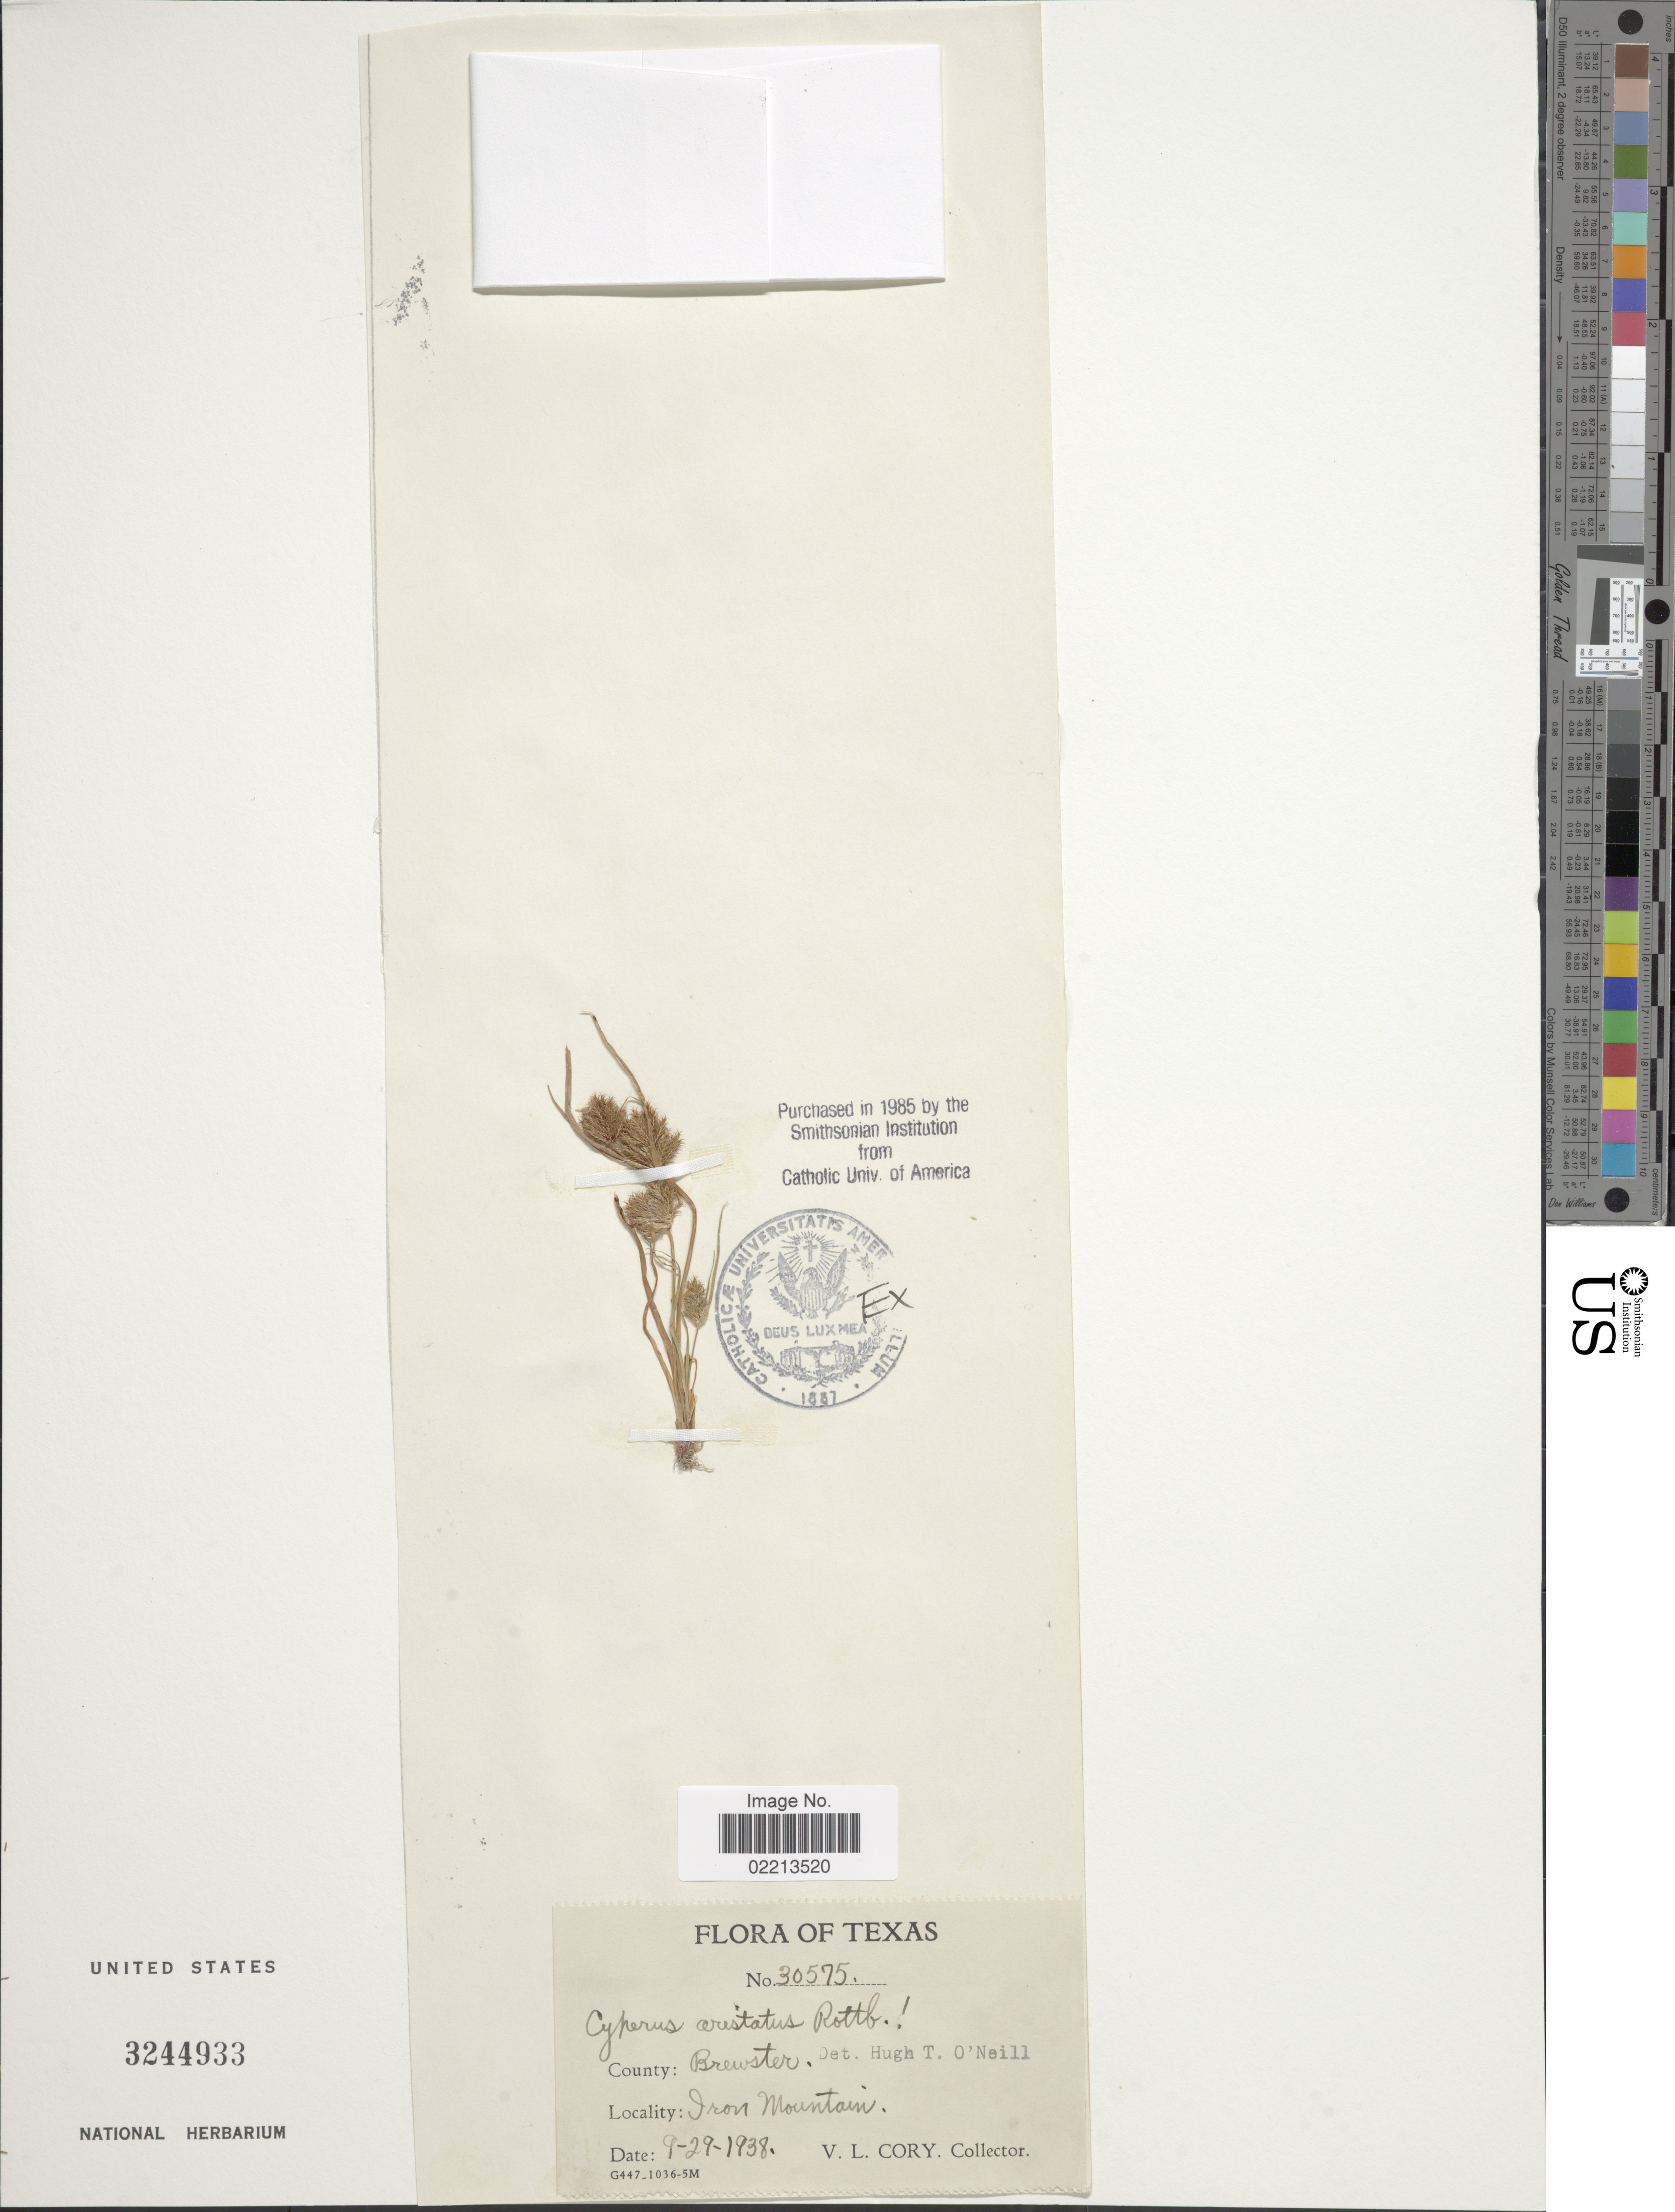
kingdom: Plantae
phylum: Tracheophyta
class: Liliopsida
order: Poales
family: Cyperaceae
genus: Cyperus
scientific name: Cyperus squarrosus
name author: L.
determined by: Strong, Mark T., (BOT), Smithsonian Institution - National Museum of Natural History (UNITED STATES)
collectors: V. Cory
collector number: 30575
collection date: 1938-09-29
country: United States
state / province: Texas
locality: County Brewster, Iron Mountain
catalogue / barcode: US 3244933